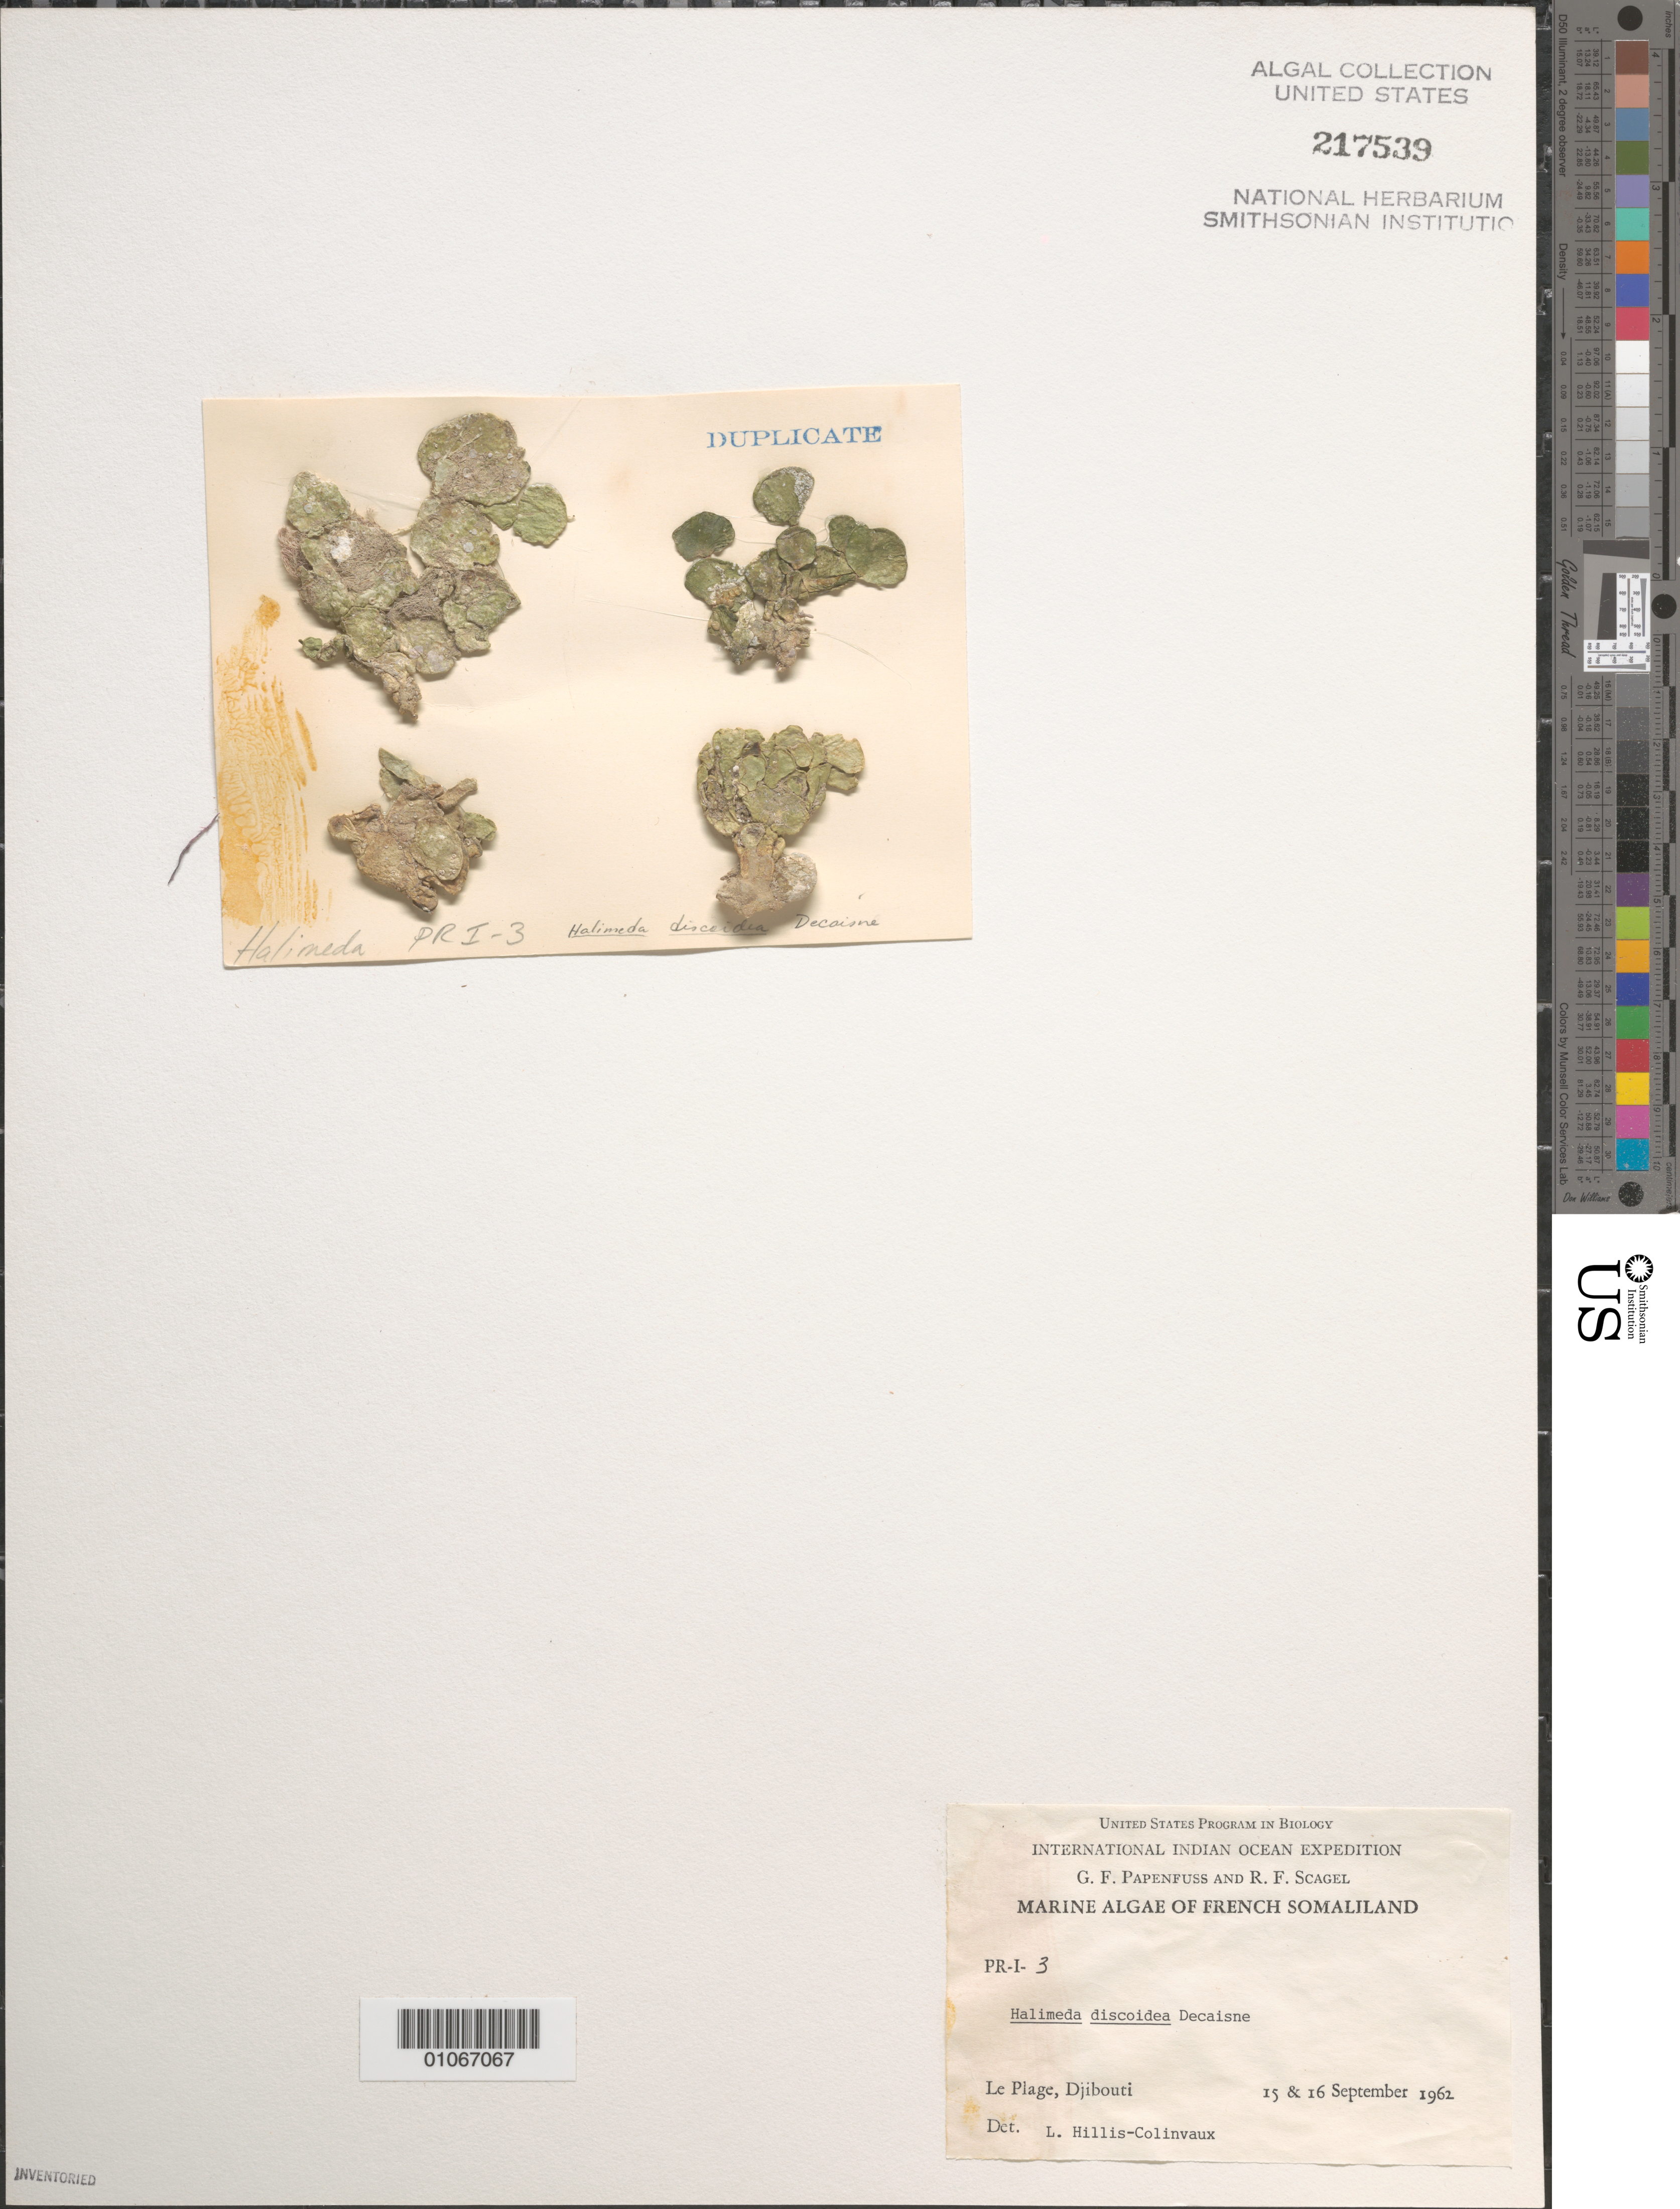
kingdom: Plantae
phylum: Chlorophyta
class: Ulvophyceae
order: Bryopsidales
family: Halimedaceae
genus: Halimeda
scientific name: Halimeda discoidea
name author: Decne.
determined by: Hillis-Colinvaux, L.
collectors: G. Papenfuss & R. F. Scagel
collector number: PR-I-3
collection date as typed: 15 Sep 1962 and 16 Sep 1962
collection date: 1962-09-15,1962-09-16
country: Djibouti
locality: Le Plage, Djibouti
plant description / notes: International Indian Ocean Expedition, 1962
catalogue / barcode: US 217539